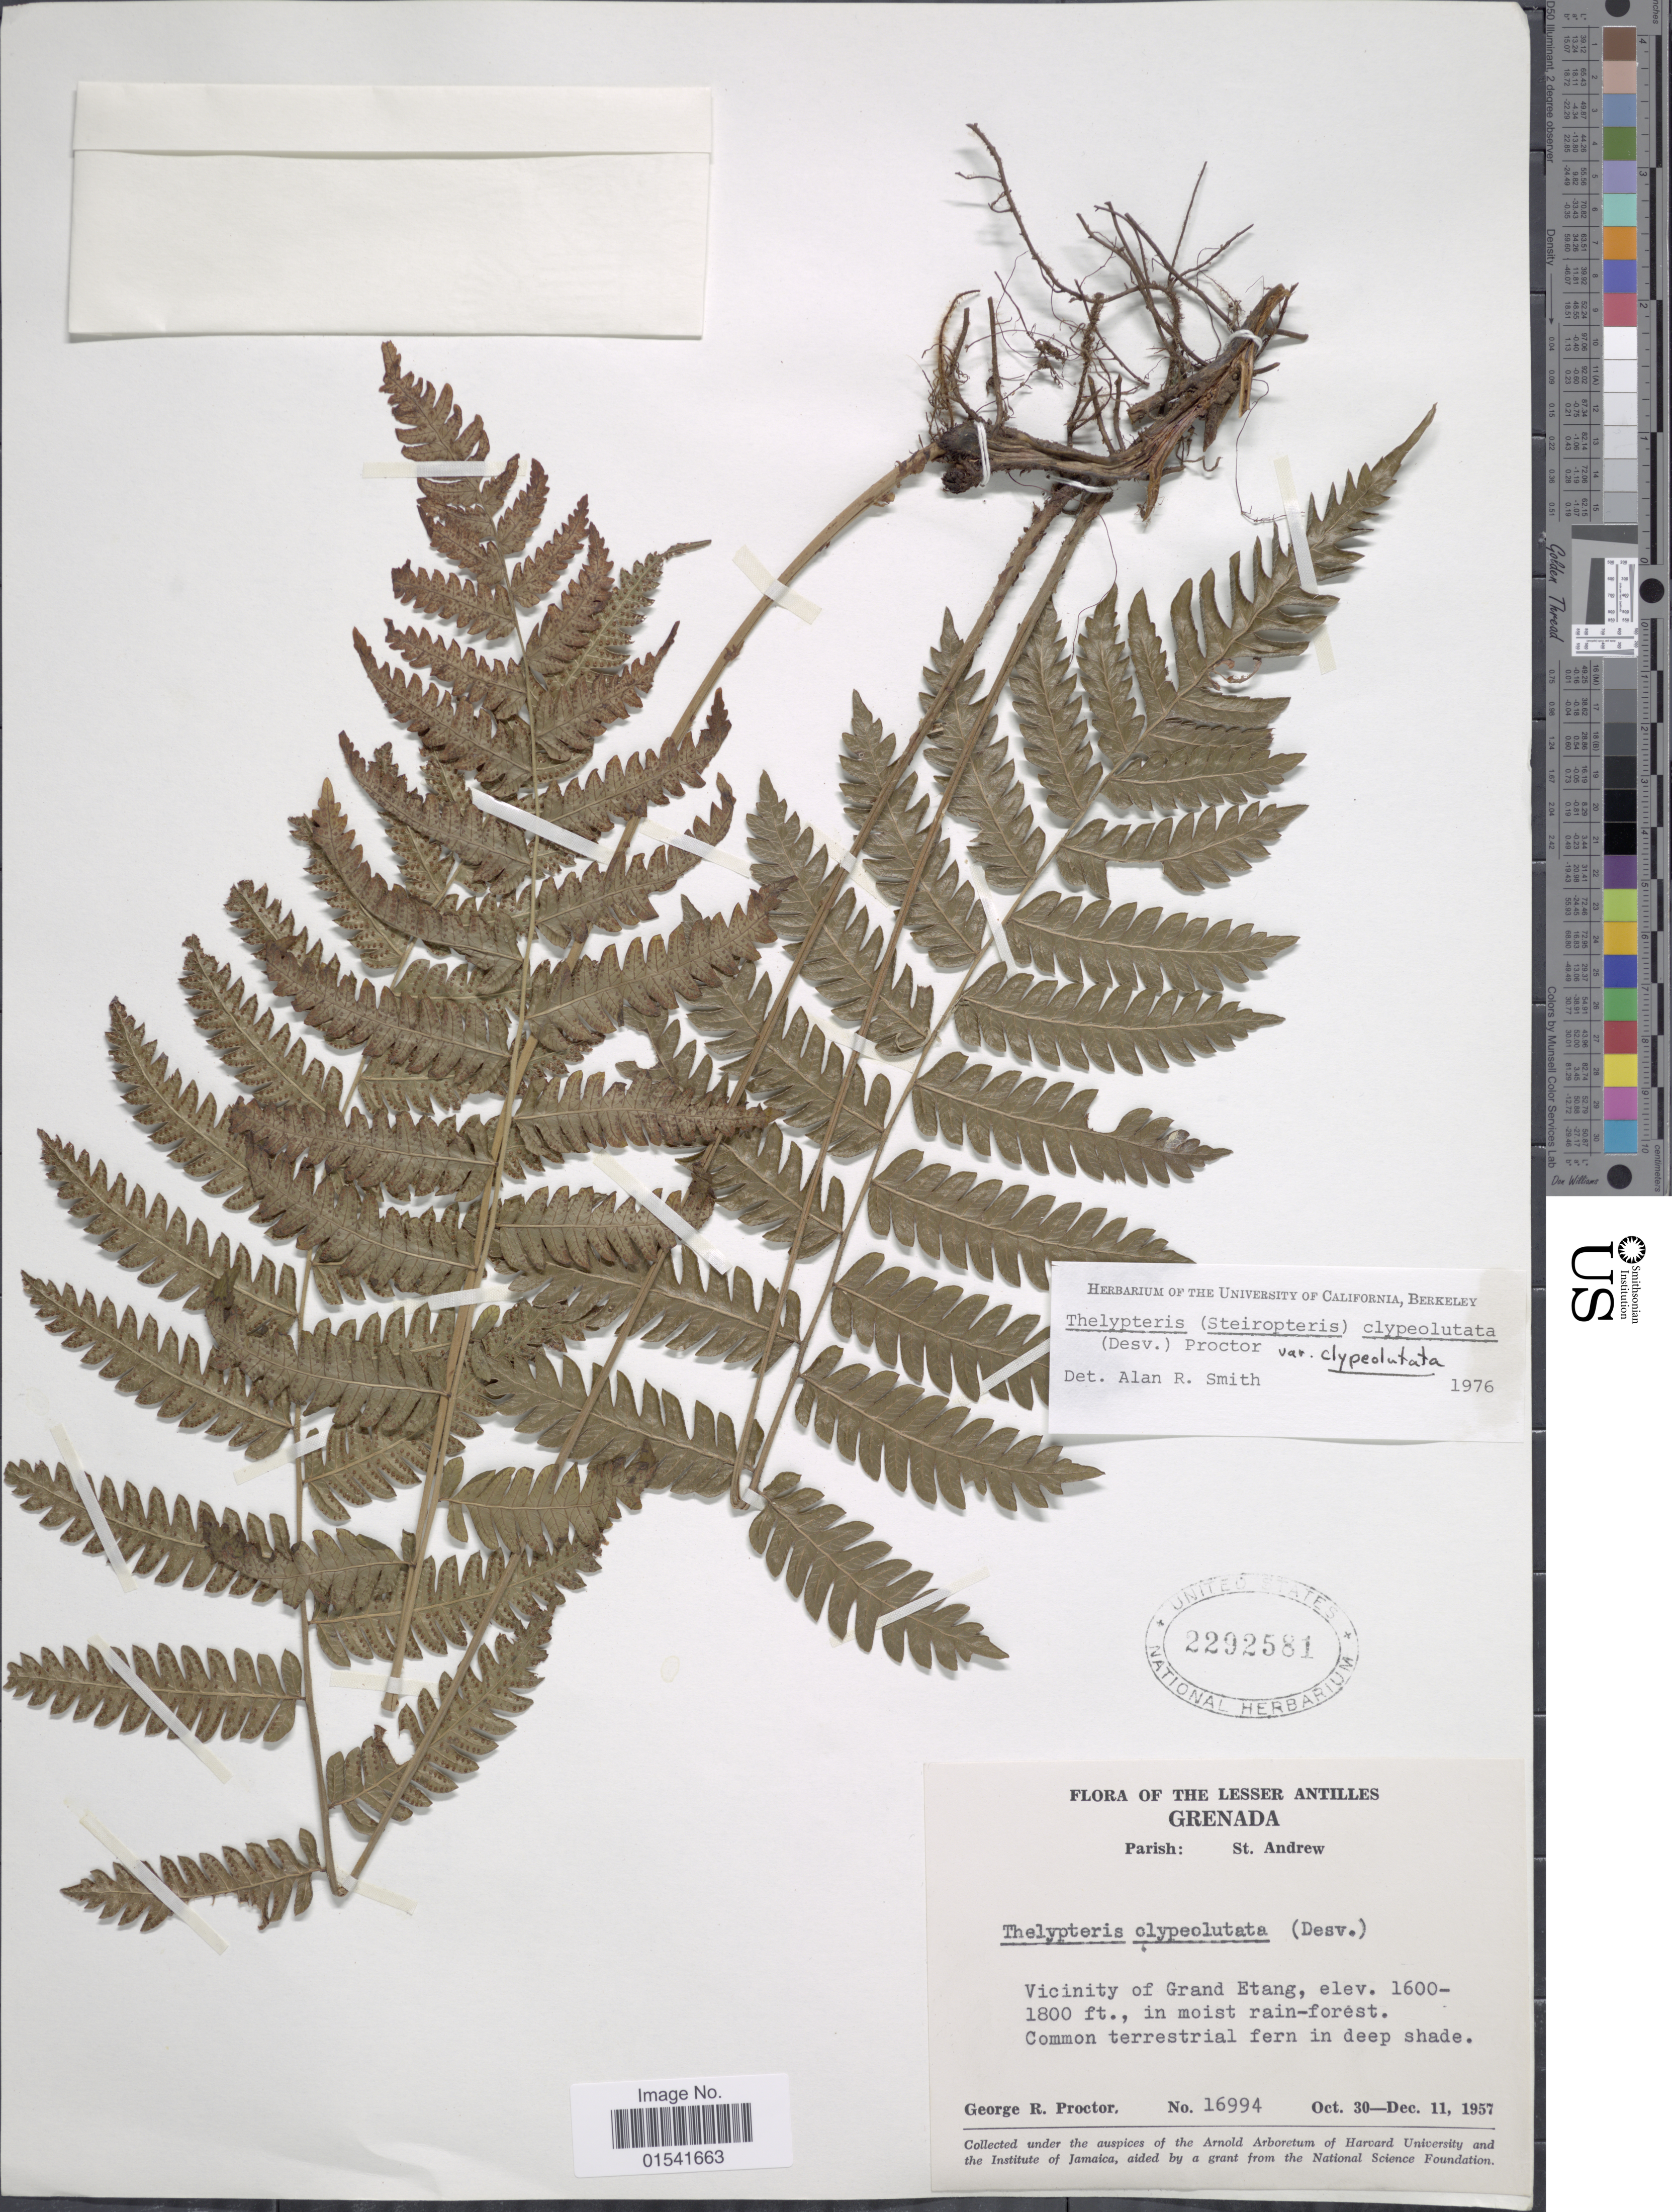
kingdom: Plantae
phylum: Tracheophyta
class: Polypodiopsida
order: Polypodiales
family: Thelypteridaceae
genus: Steiropteris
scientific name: Steiropteris clypeolutata var. clypeolutata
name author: (Desv.) Pic. Serm.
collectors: G. R. Proctor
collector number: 16994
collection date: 1957-10-30/1957-12-11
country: Grenada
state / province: Saint Andrew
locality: The Lesser Antilles, Vicinity of Grand Etang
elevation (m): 488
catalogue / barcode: US 2292581